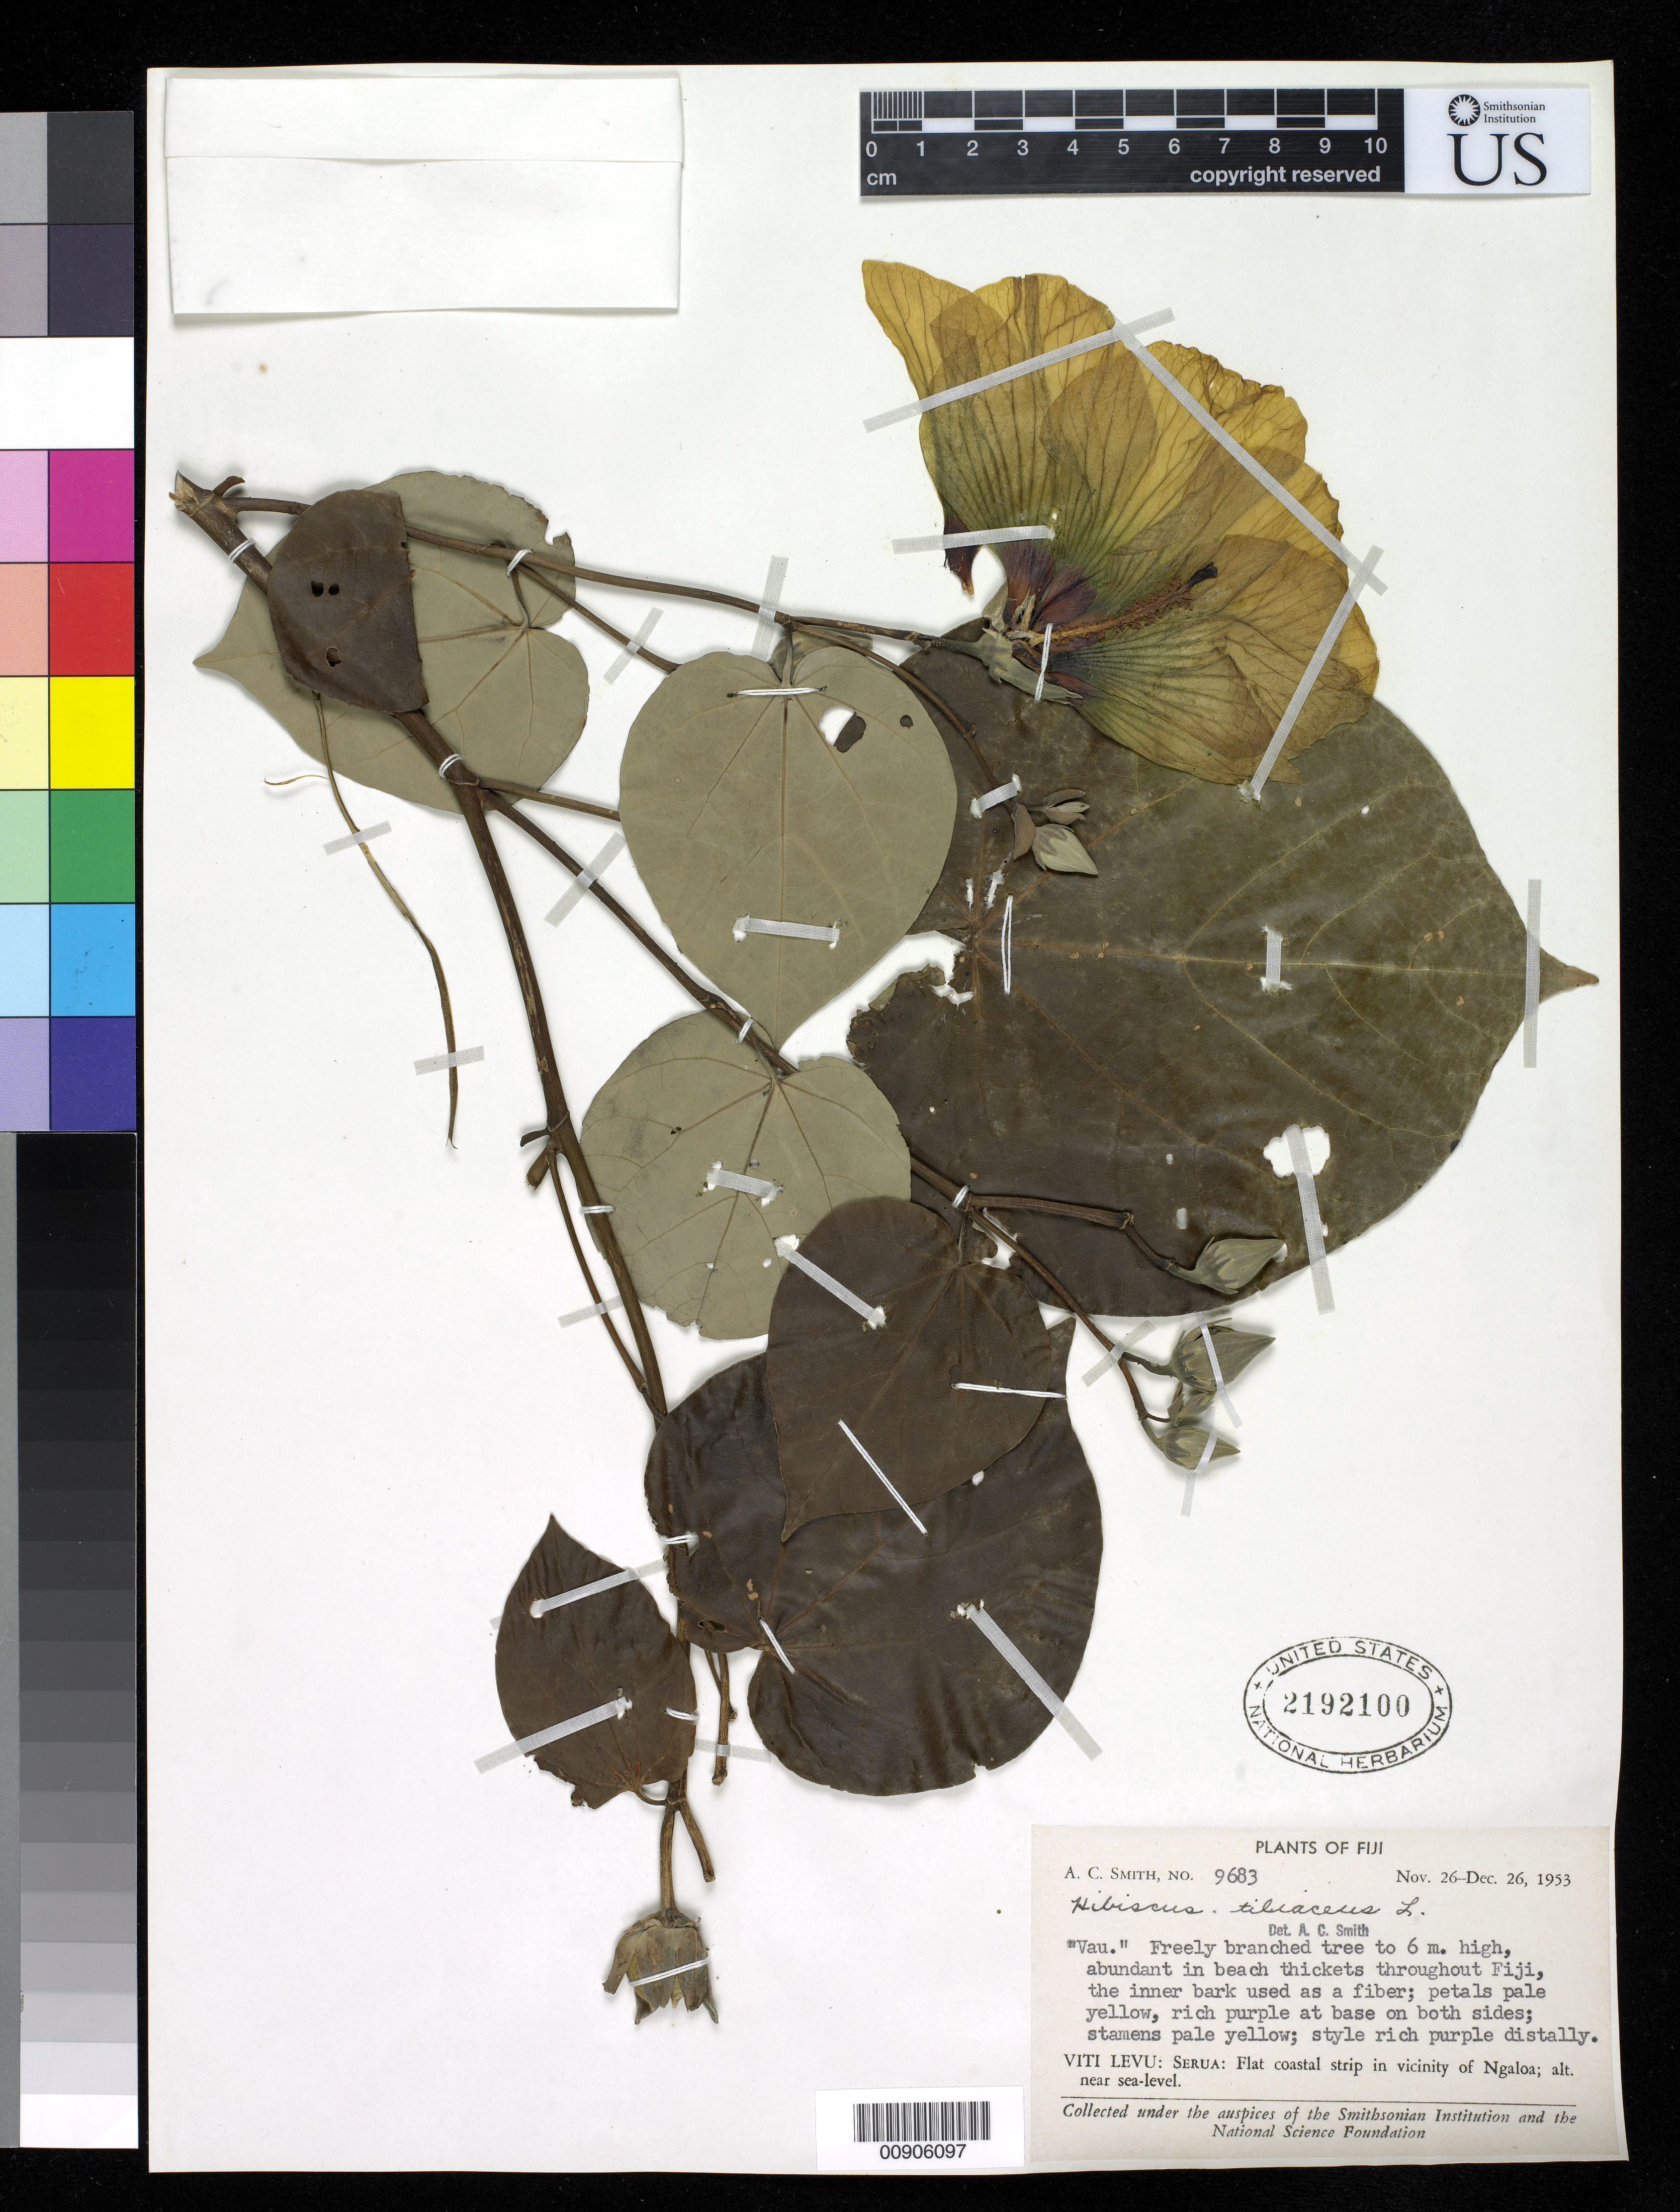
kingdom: Plantae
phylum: Tracheophyta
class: Magnoliopsida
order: Malvales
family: Malvaceae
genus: Talipariti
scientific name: Talipariti tiliaceum var. tiliaceum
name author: (L.) Fryxell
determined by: Dorr, Laurence J., Curator (BOT), Smithsonian Institution - National Museum of Natural History (UNITED STATES)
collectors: C. A. Smith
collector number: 9683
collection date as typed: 26 Nov 1953 to 26 Dec 1953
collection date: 1953-11-26/1953-12-26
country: Fiji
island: Vanua Levu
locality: Vicinity of Ngaloa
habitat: Flat coastal strip.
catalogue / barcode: US 2192100